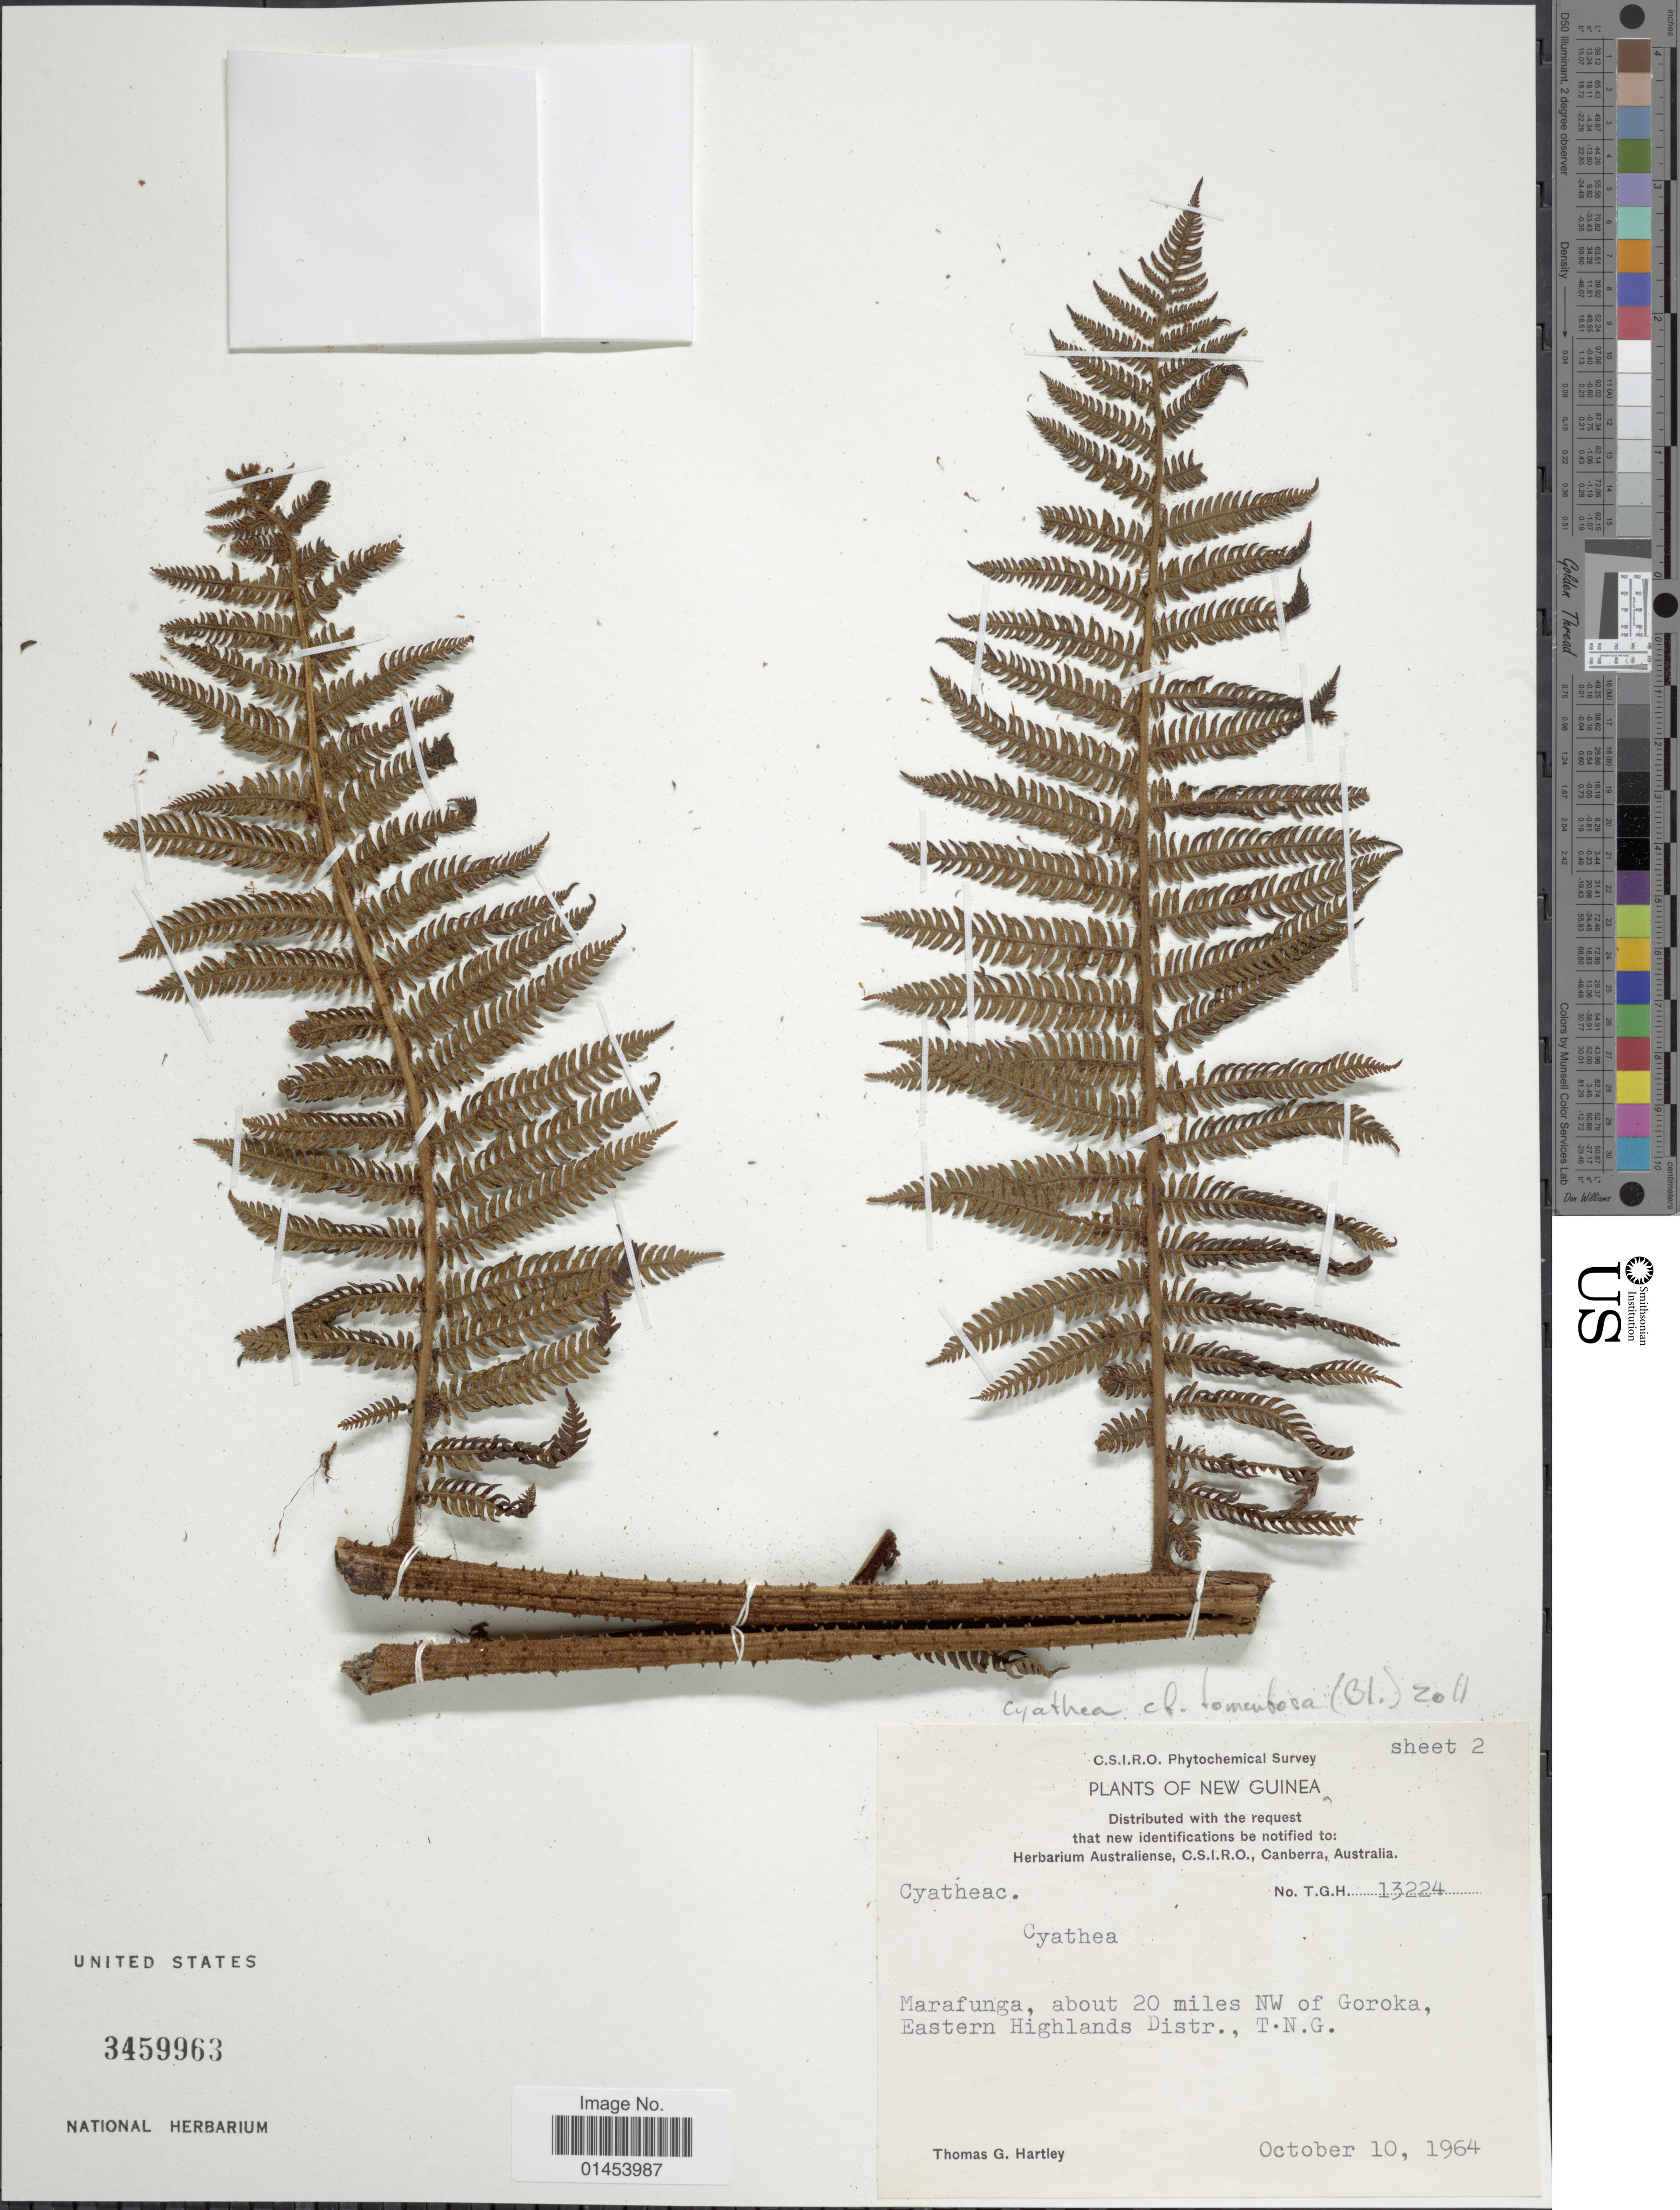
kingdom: Plantae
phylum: Tracheophyta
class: Polypodiopsida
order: Cyatheales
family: Cyatheaceae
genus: Cyathea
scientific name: Cyathea tomentosa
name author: (Blume) Zoll. & Moritzi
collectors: T. G. Hartley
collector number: TGH13224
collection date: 1964-10-10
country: Papua New Guinea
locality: New Guinea. Marafunga, about 20 miles NW of Goroka, Eastern Highlands Distr., T.N.G.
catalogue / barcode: US 3459963